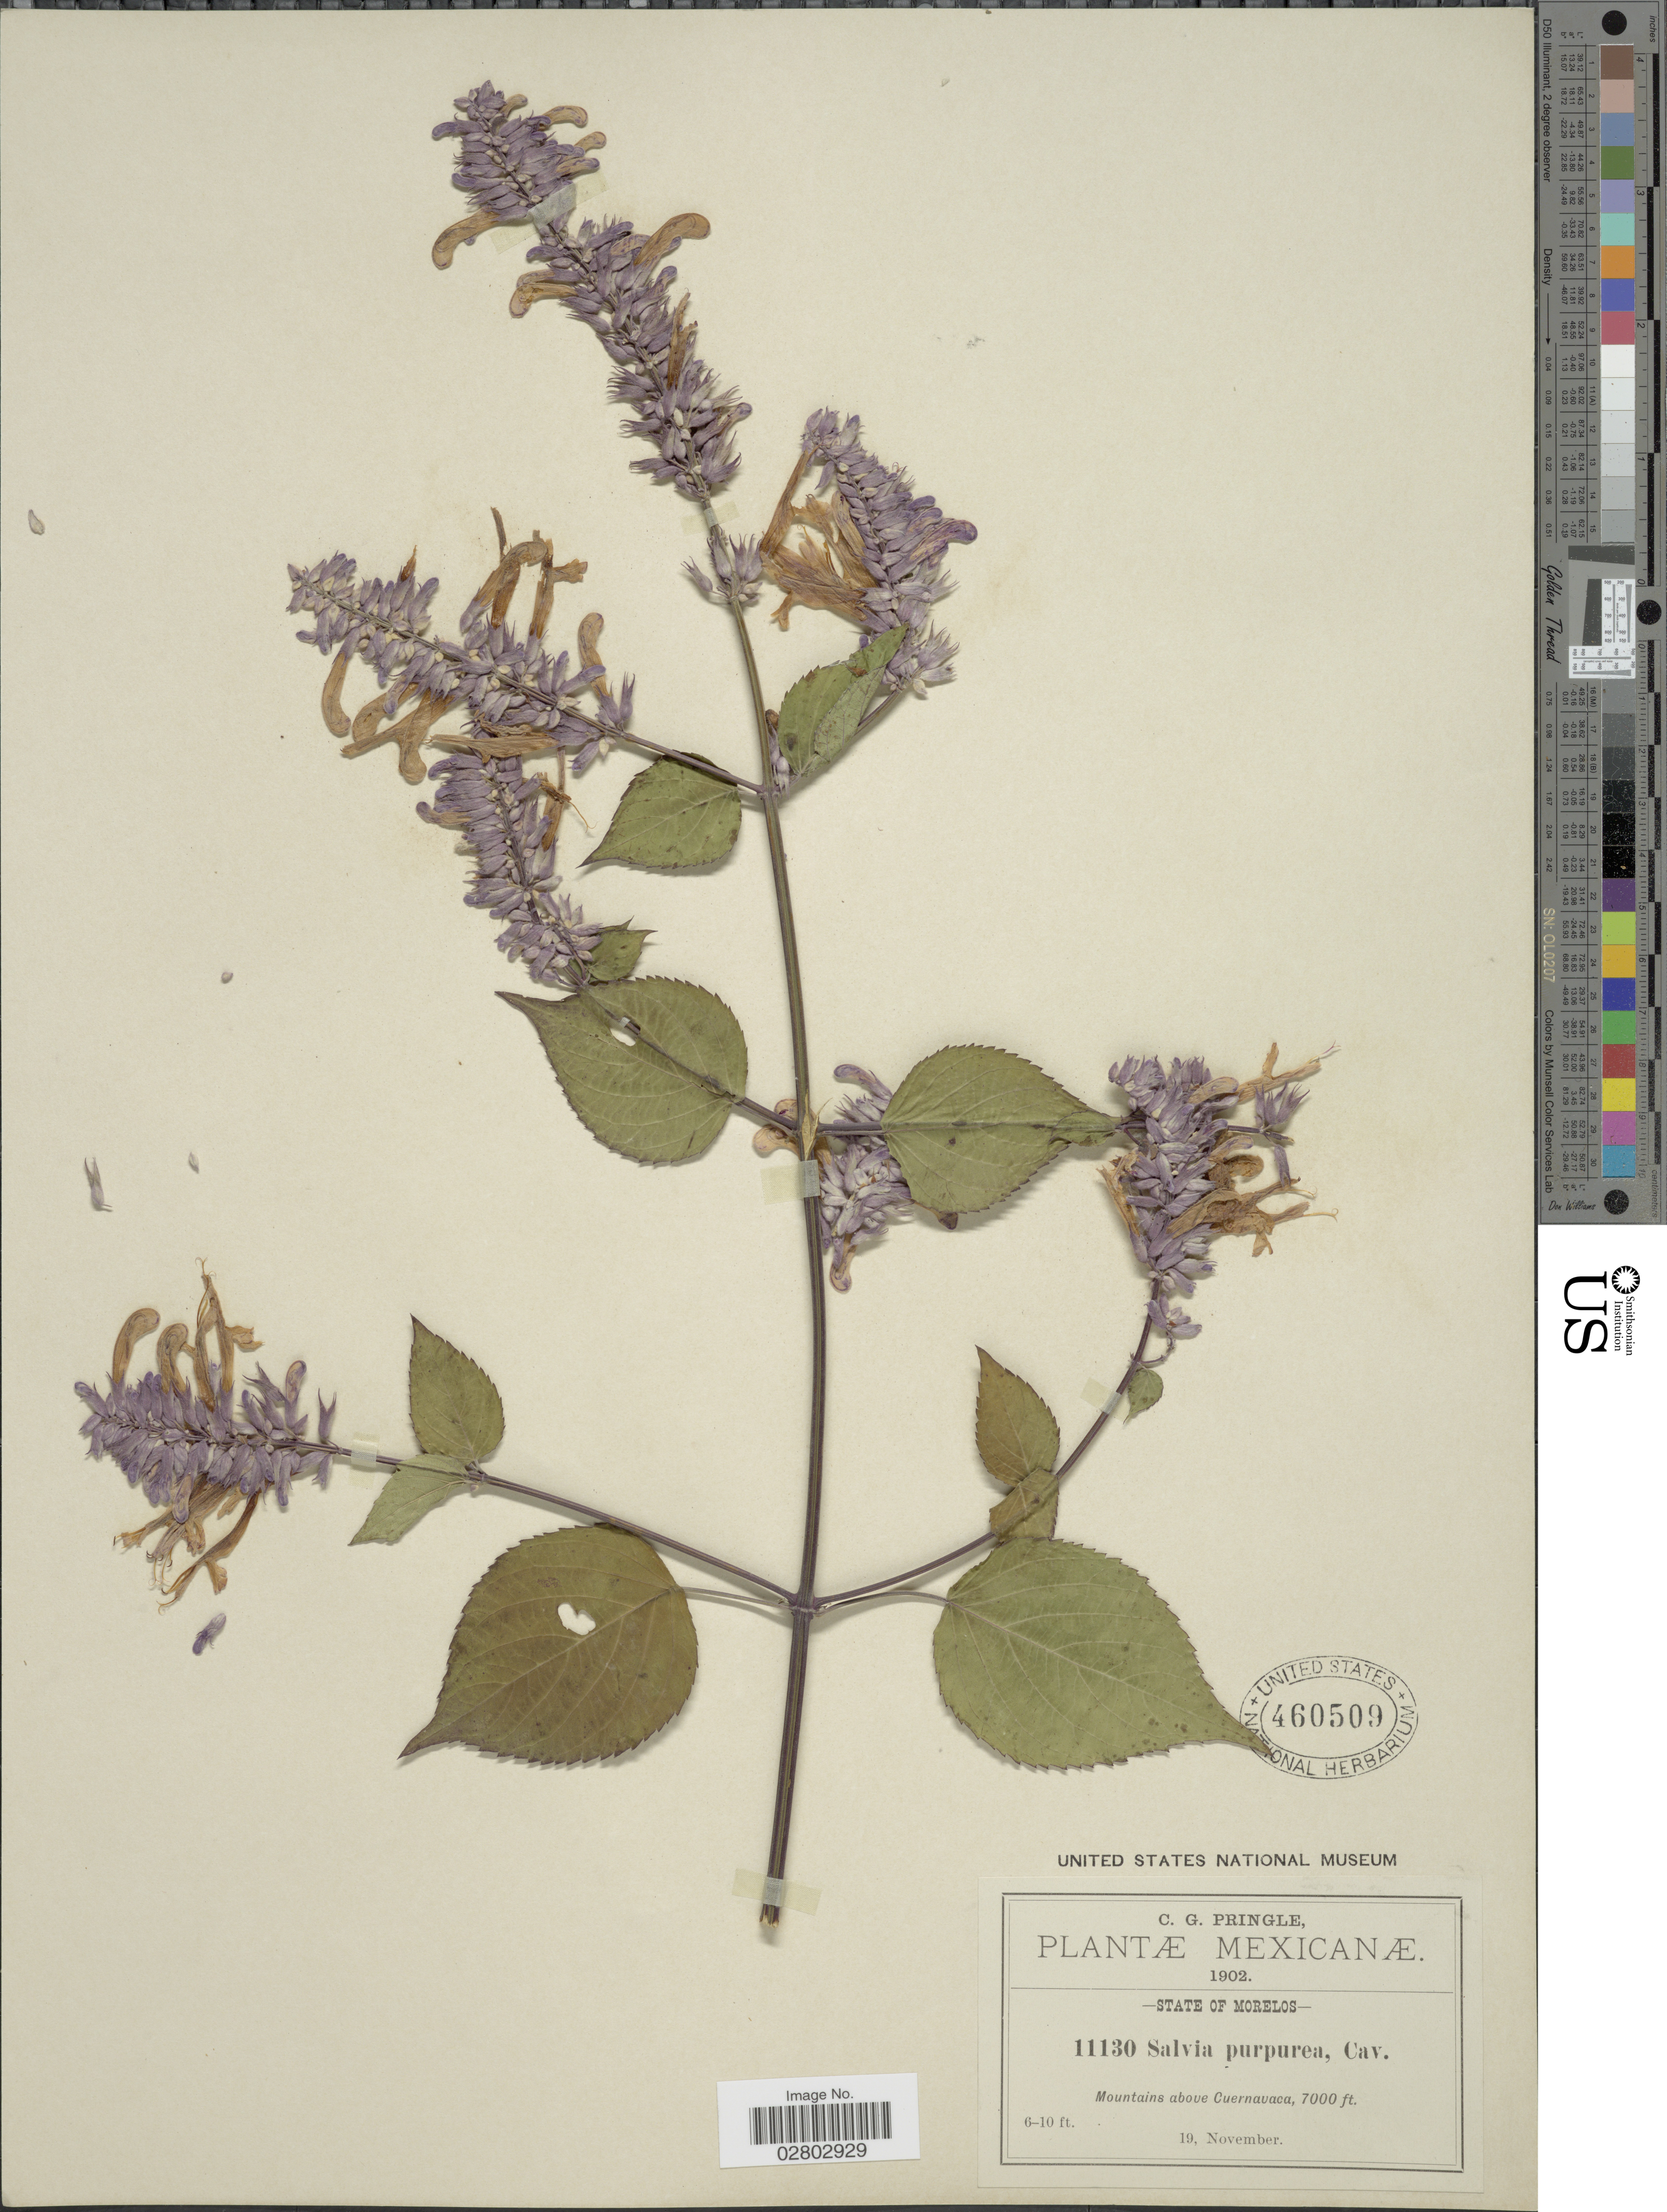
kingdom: Plantae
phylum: Tracheophyta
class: Magnoliopsida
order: Lamiales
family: Lamiaceae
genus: Salvia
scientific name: Salvia purpurea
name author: Cav.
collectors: C. G. Pringle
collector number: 11130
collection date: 1902-11-19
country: Mexico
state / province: Morelos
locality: State of Morelos, Mountains above Cuernavaca.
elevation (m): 2134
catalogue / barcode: US 460509